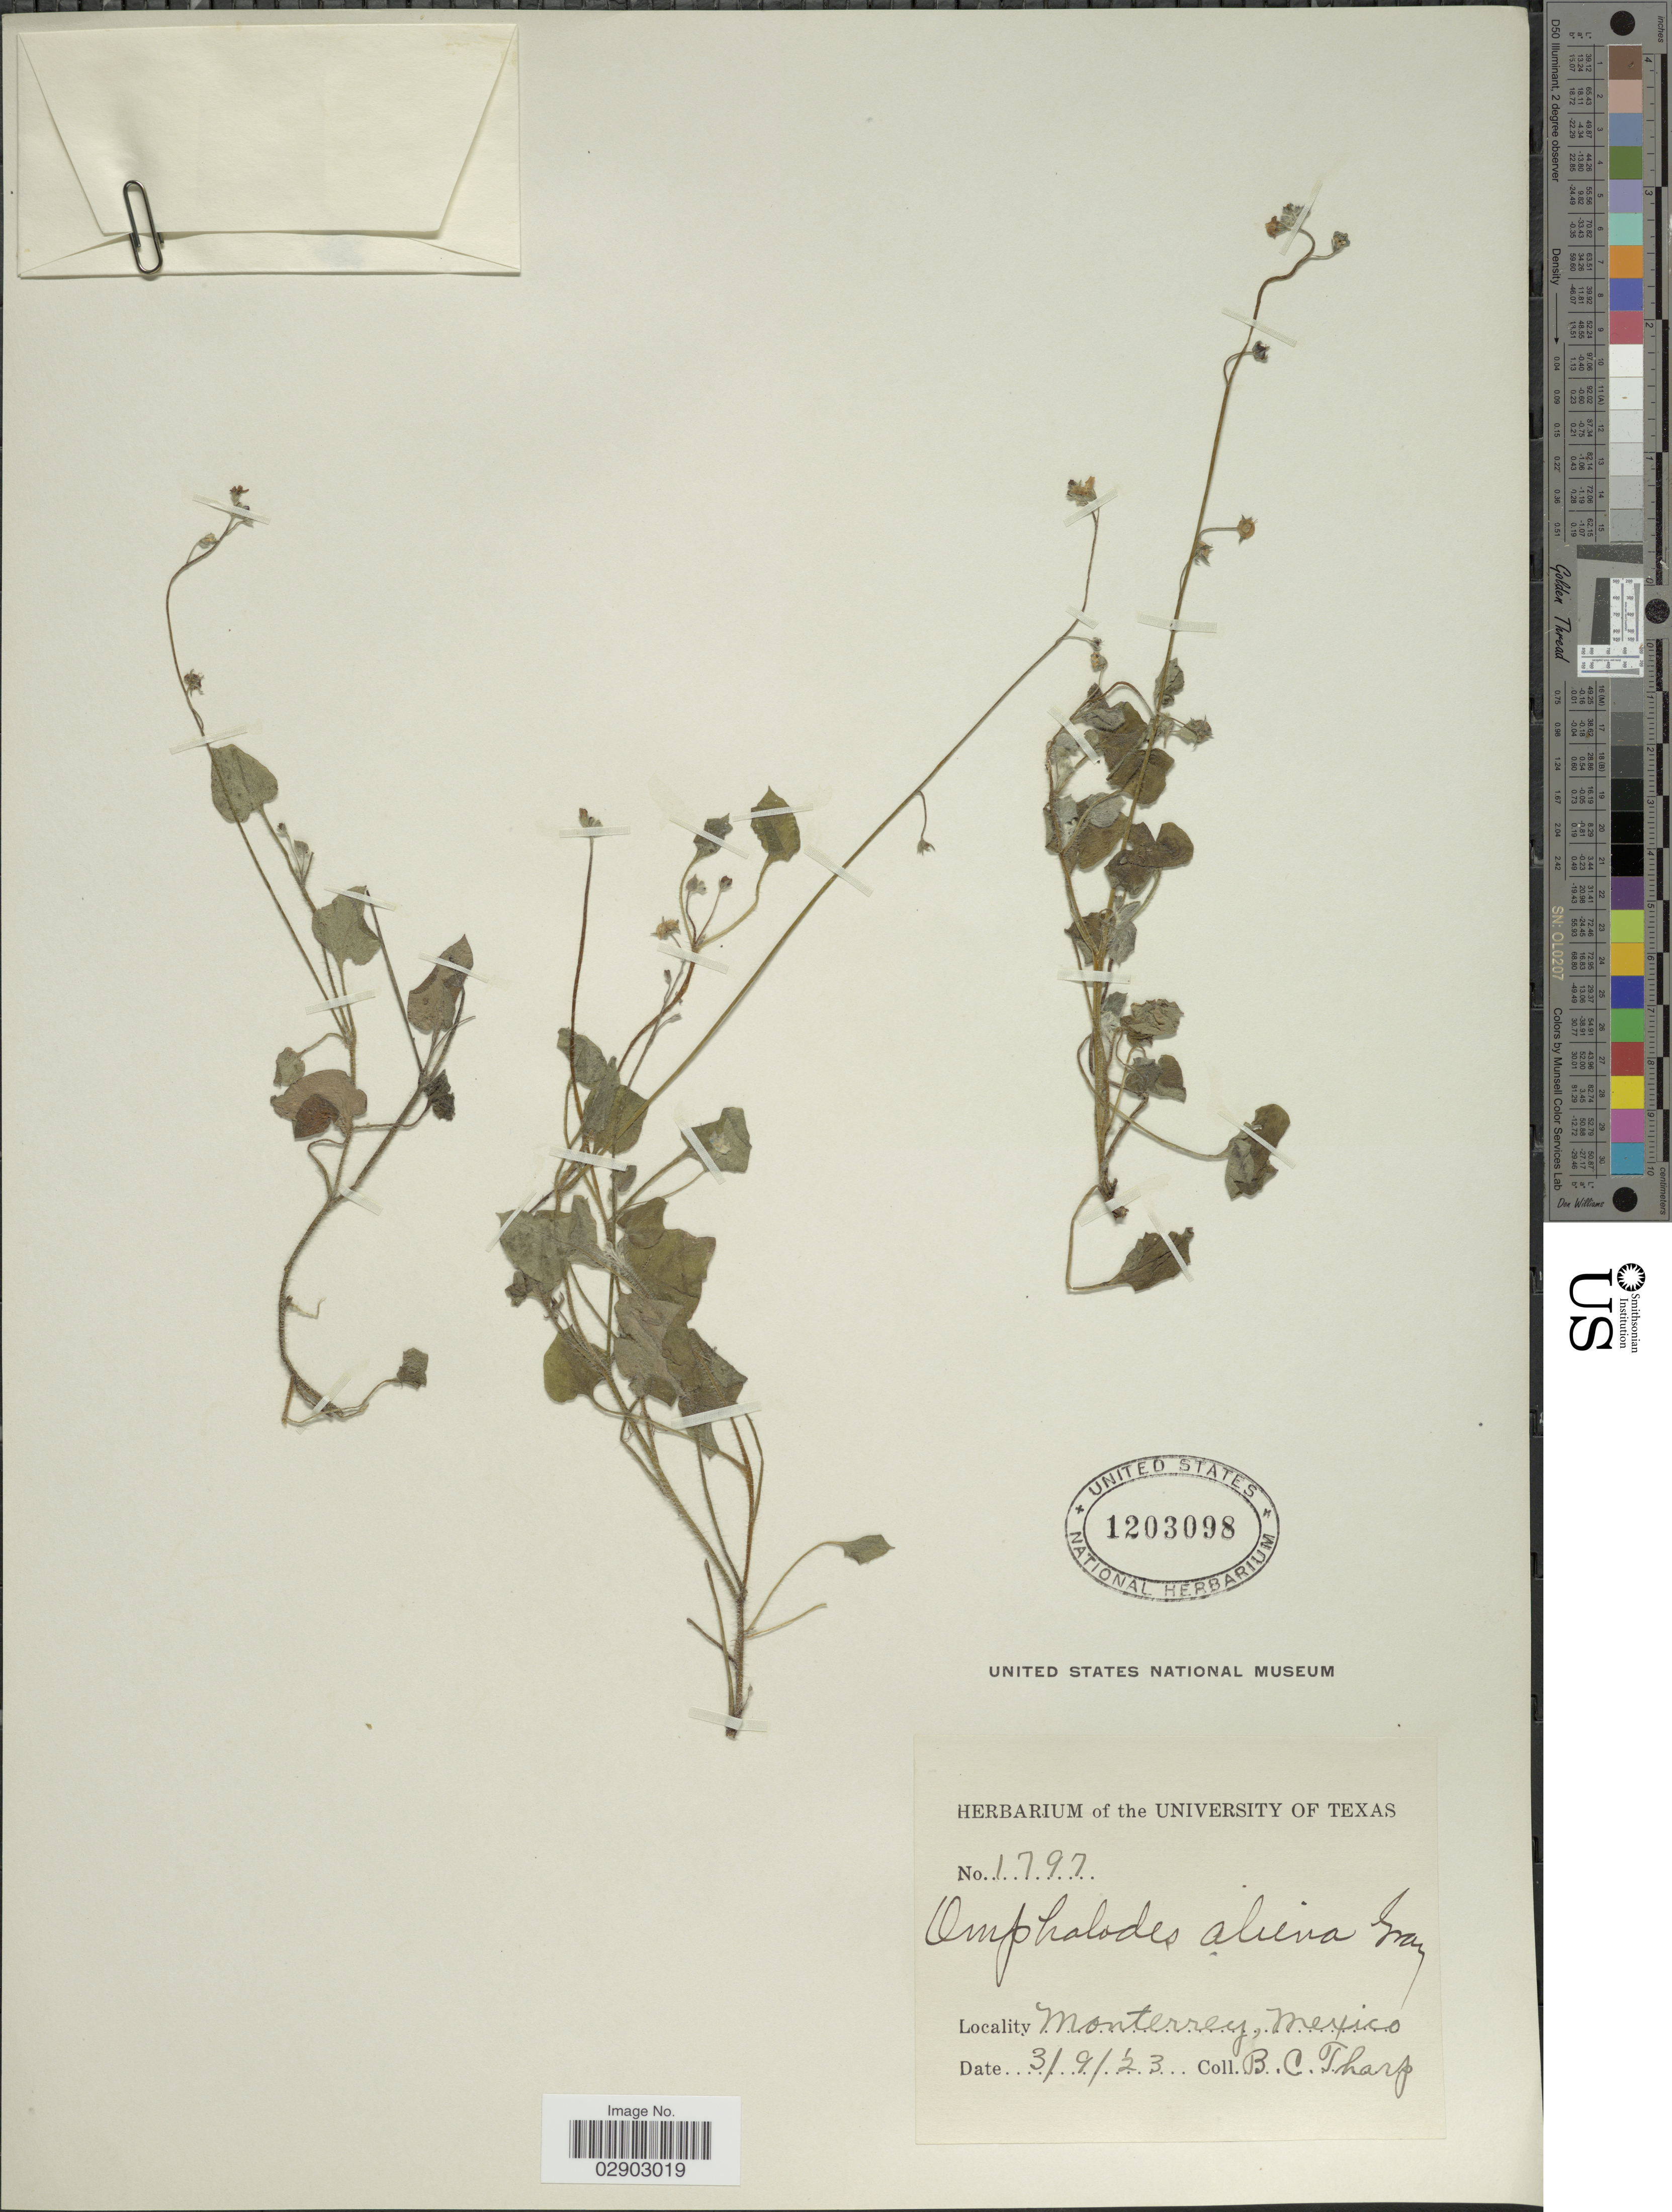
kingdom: Plantae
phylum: Tracheophyta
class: Magnoliopsida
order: Boraginales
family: Boraginaceae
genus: Omphalodes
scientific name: Omphalodes aliena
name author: A. Gray ex Hemsl.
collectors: B. C. Tharp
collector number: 1797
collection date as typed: Transcribed d/m/y: 3/9/23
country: Mexico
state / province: Nuevo León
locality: Monterrey.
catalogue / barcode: US 1203098